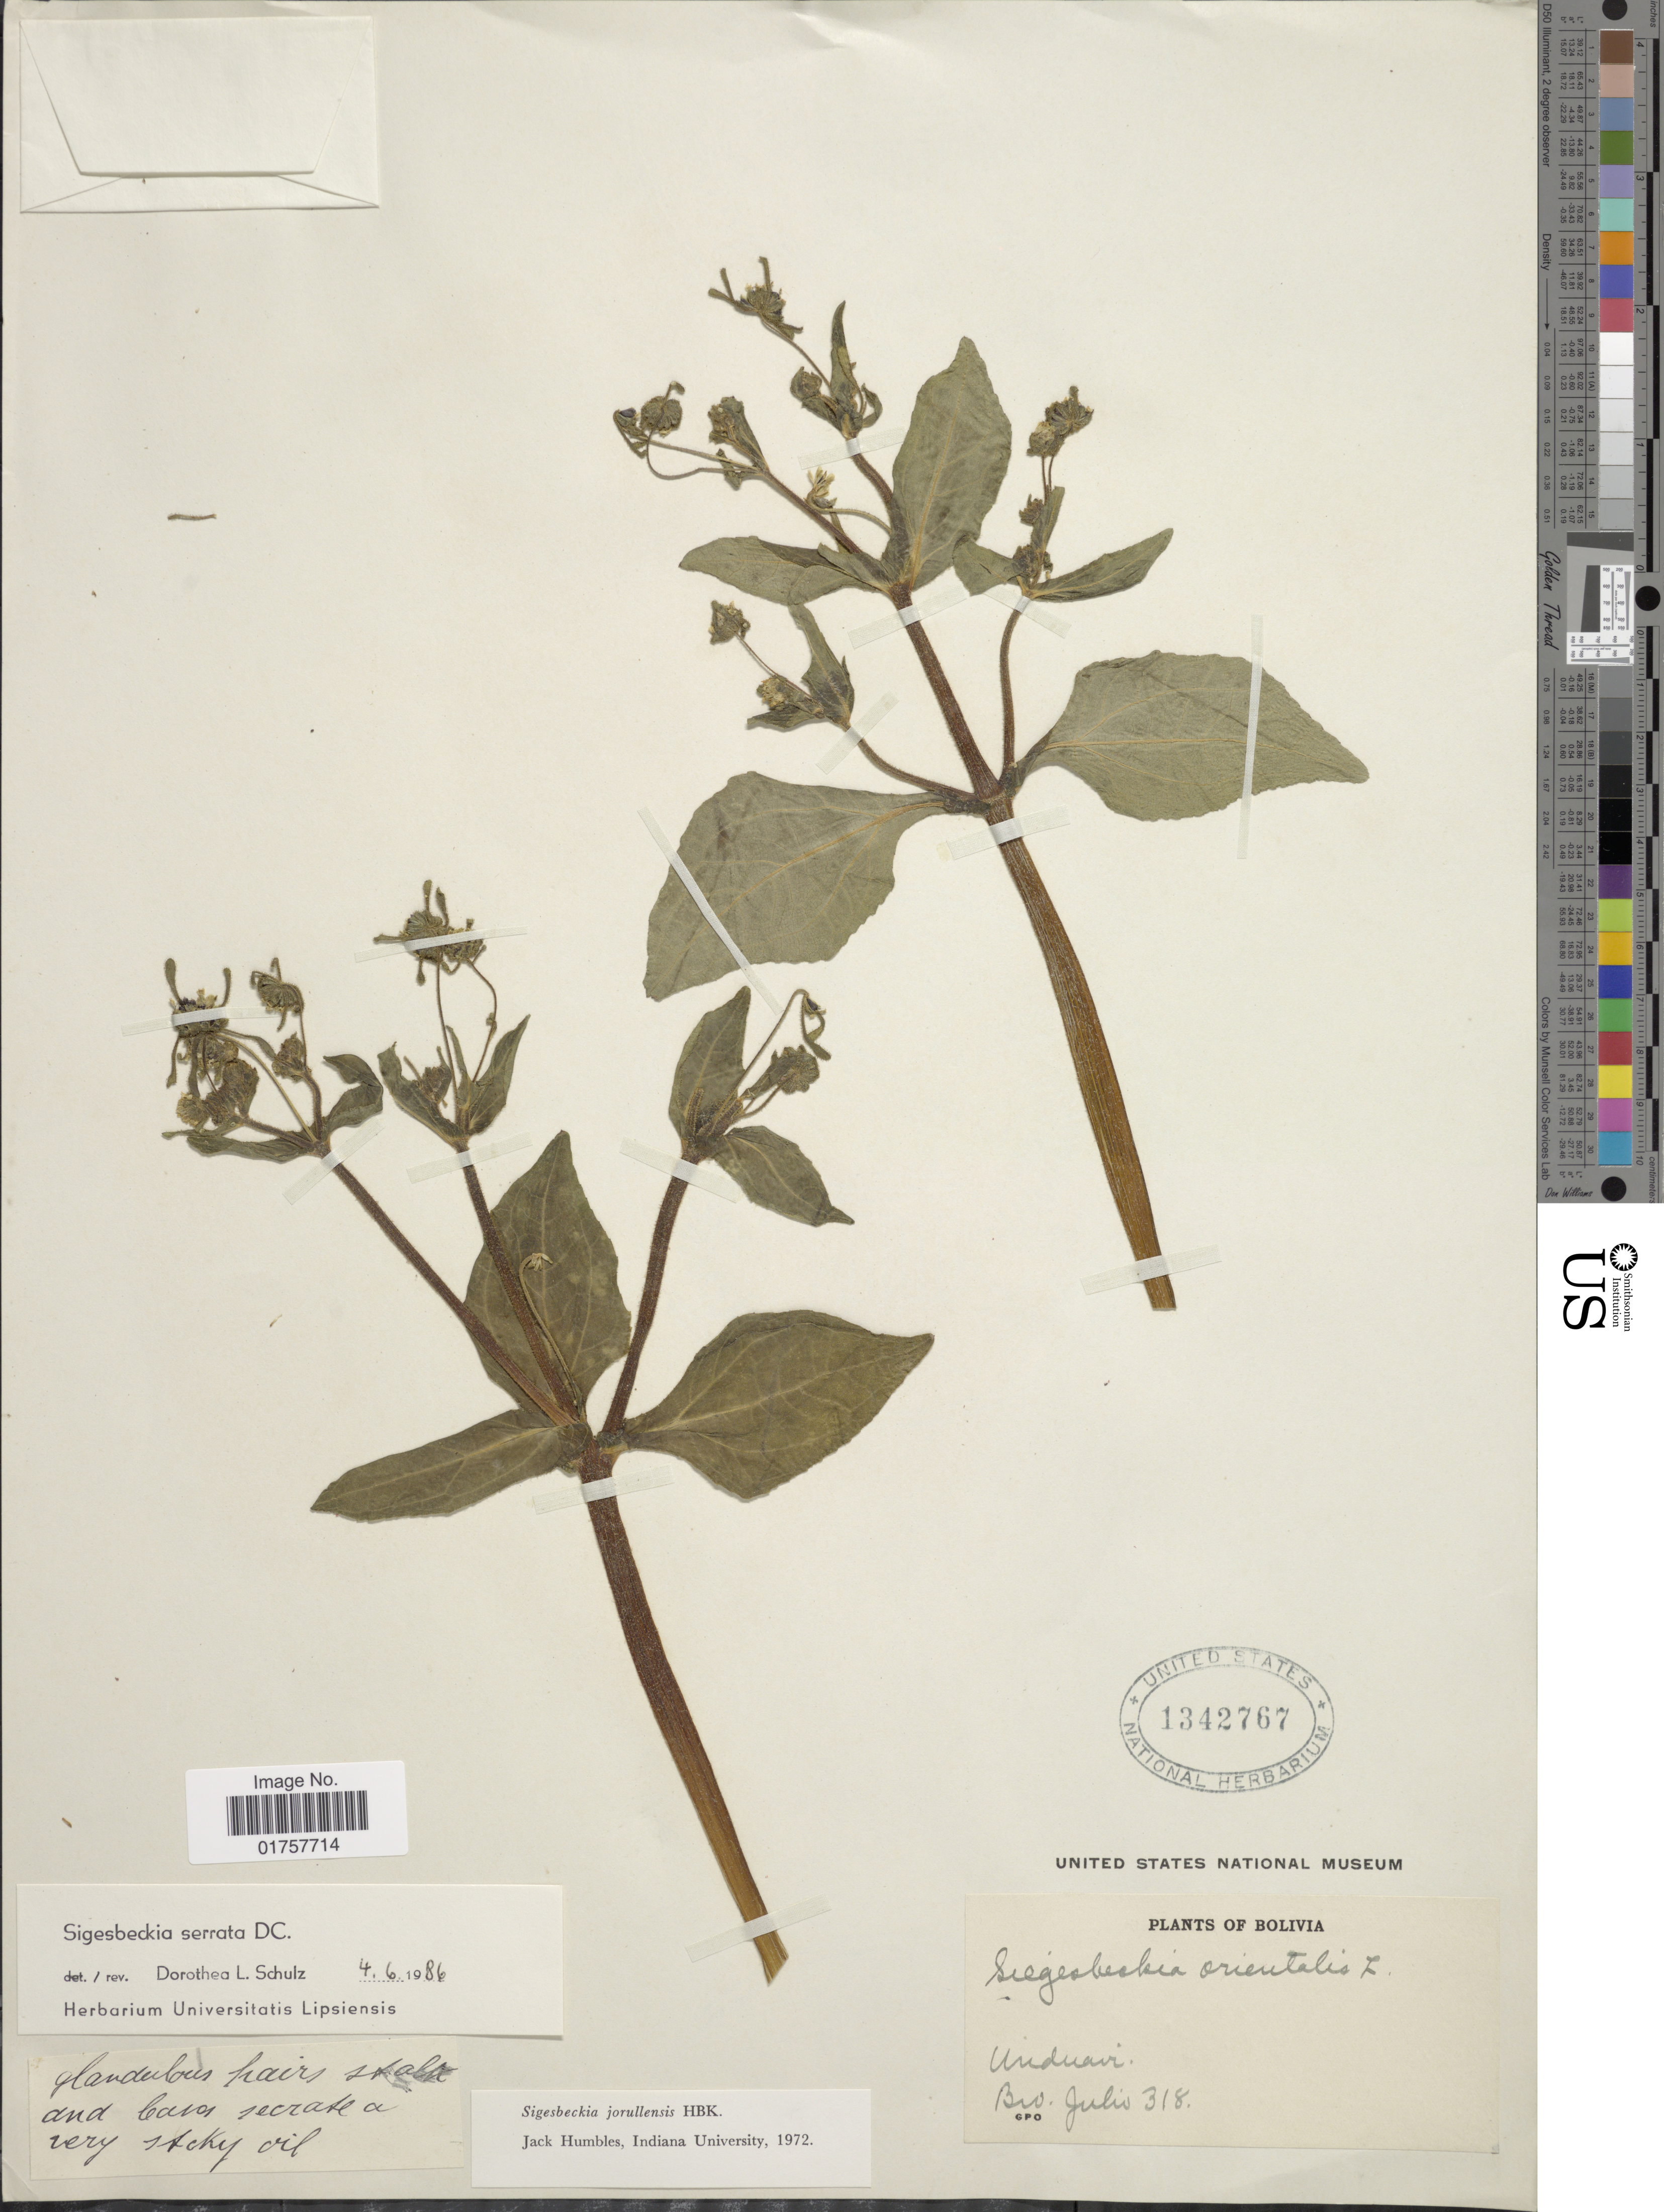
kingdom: Plantae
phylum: Tracheophyta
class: Magnoliopsida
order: Asterales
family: Asteraceae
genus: Sigesbeckia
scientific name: Sigesbeckia serrata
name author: DC.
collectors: Bro. Julio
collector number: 318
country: Bolivia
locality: Unduavi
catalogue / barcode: US 1342767